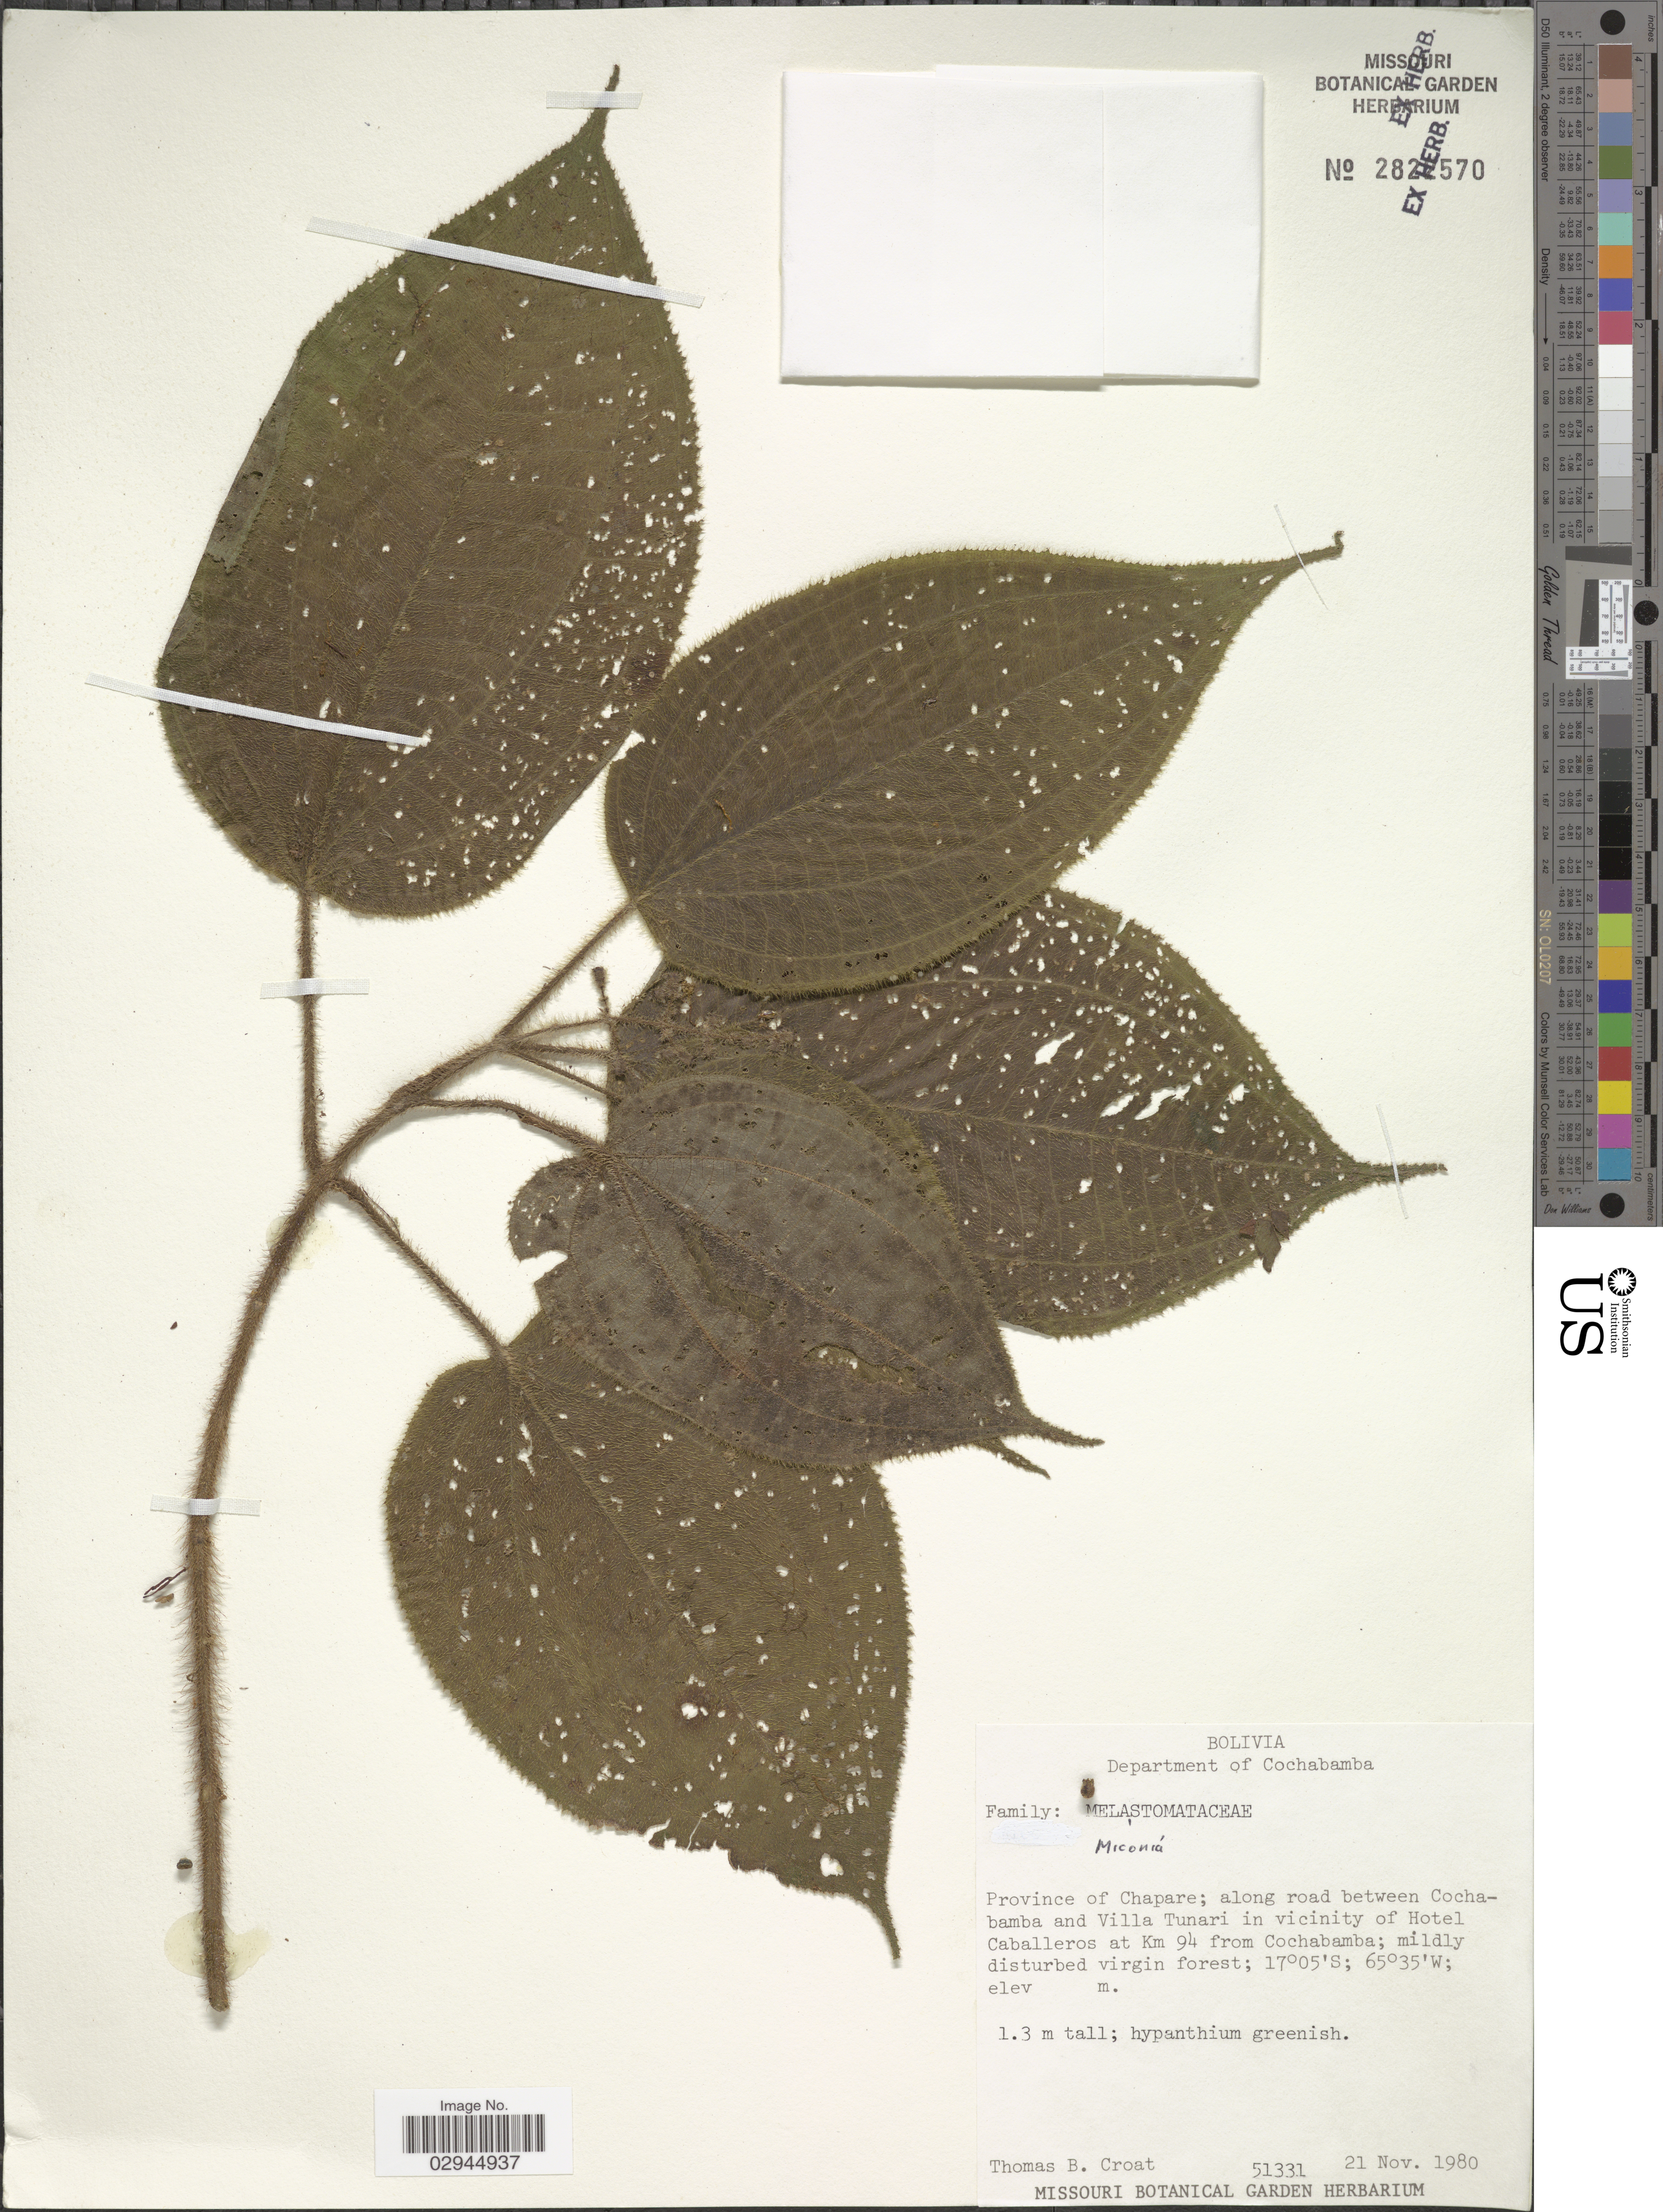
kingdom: Plantae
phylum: Tracheophyta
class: Magnoliopsida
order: Myrtales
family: Melastomataceae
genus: Miconia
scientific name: Miconia sp.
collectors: T. B. Croat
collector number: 51331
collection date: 1980-11-21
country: Bolivia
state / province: Cochabamba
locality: Department of Cochabamba. Province of Chapare; along road between Cochabamba and Villa Tunari in vicinity of Hotel Caballeros at Km 94 from Cochabamba.